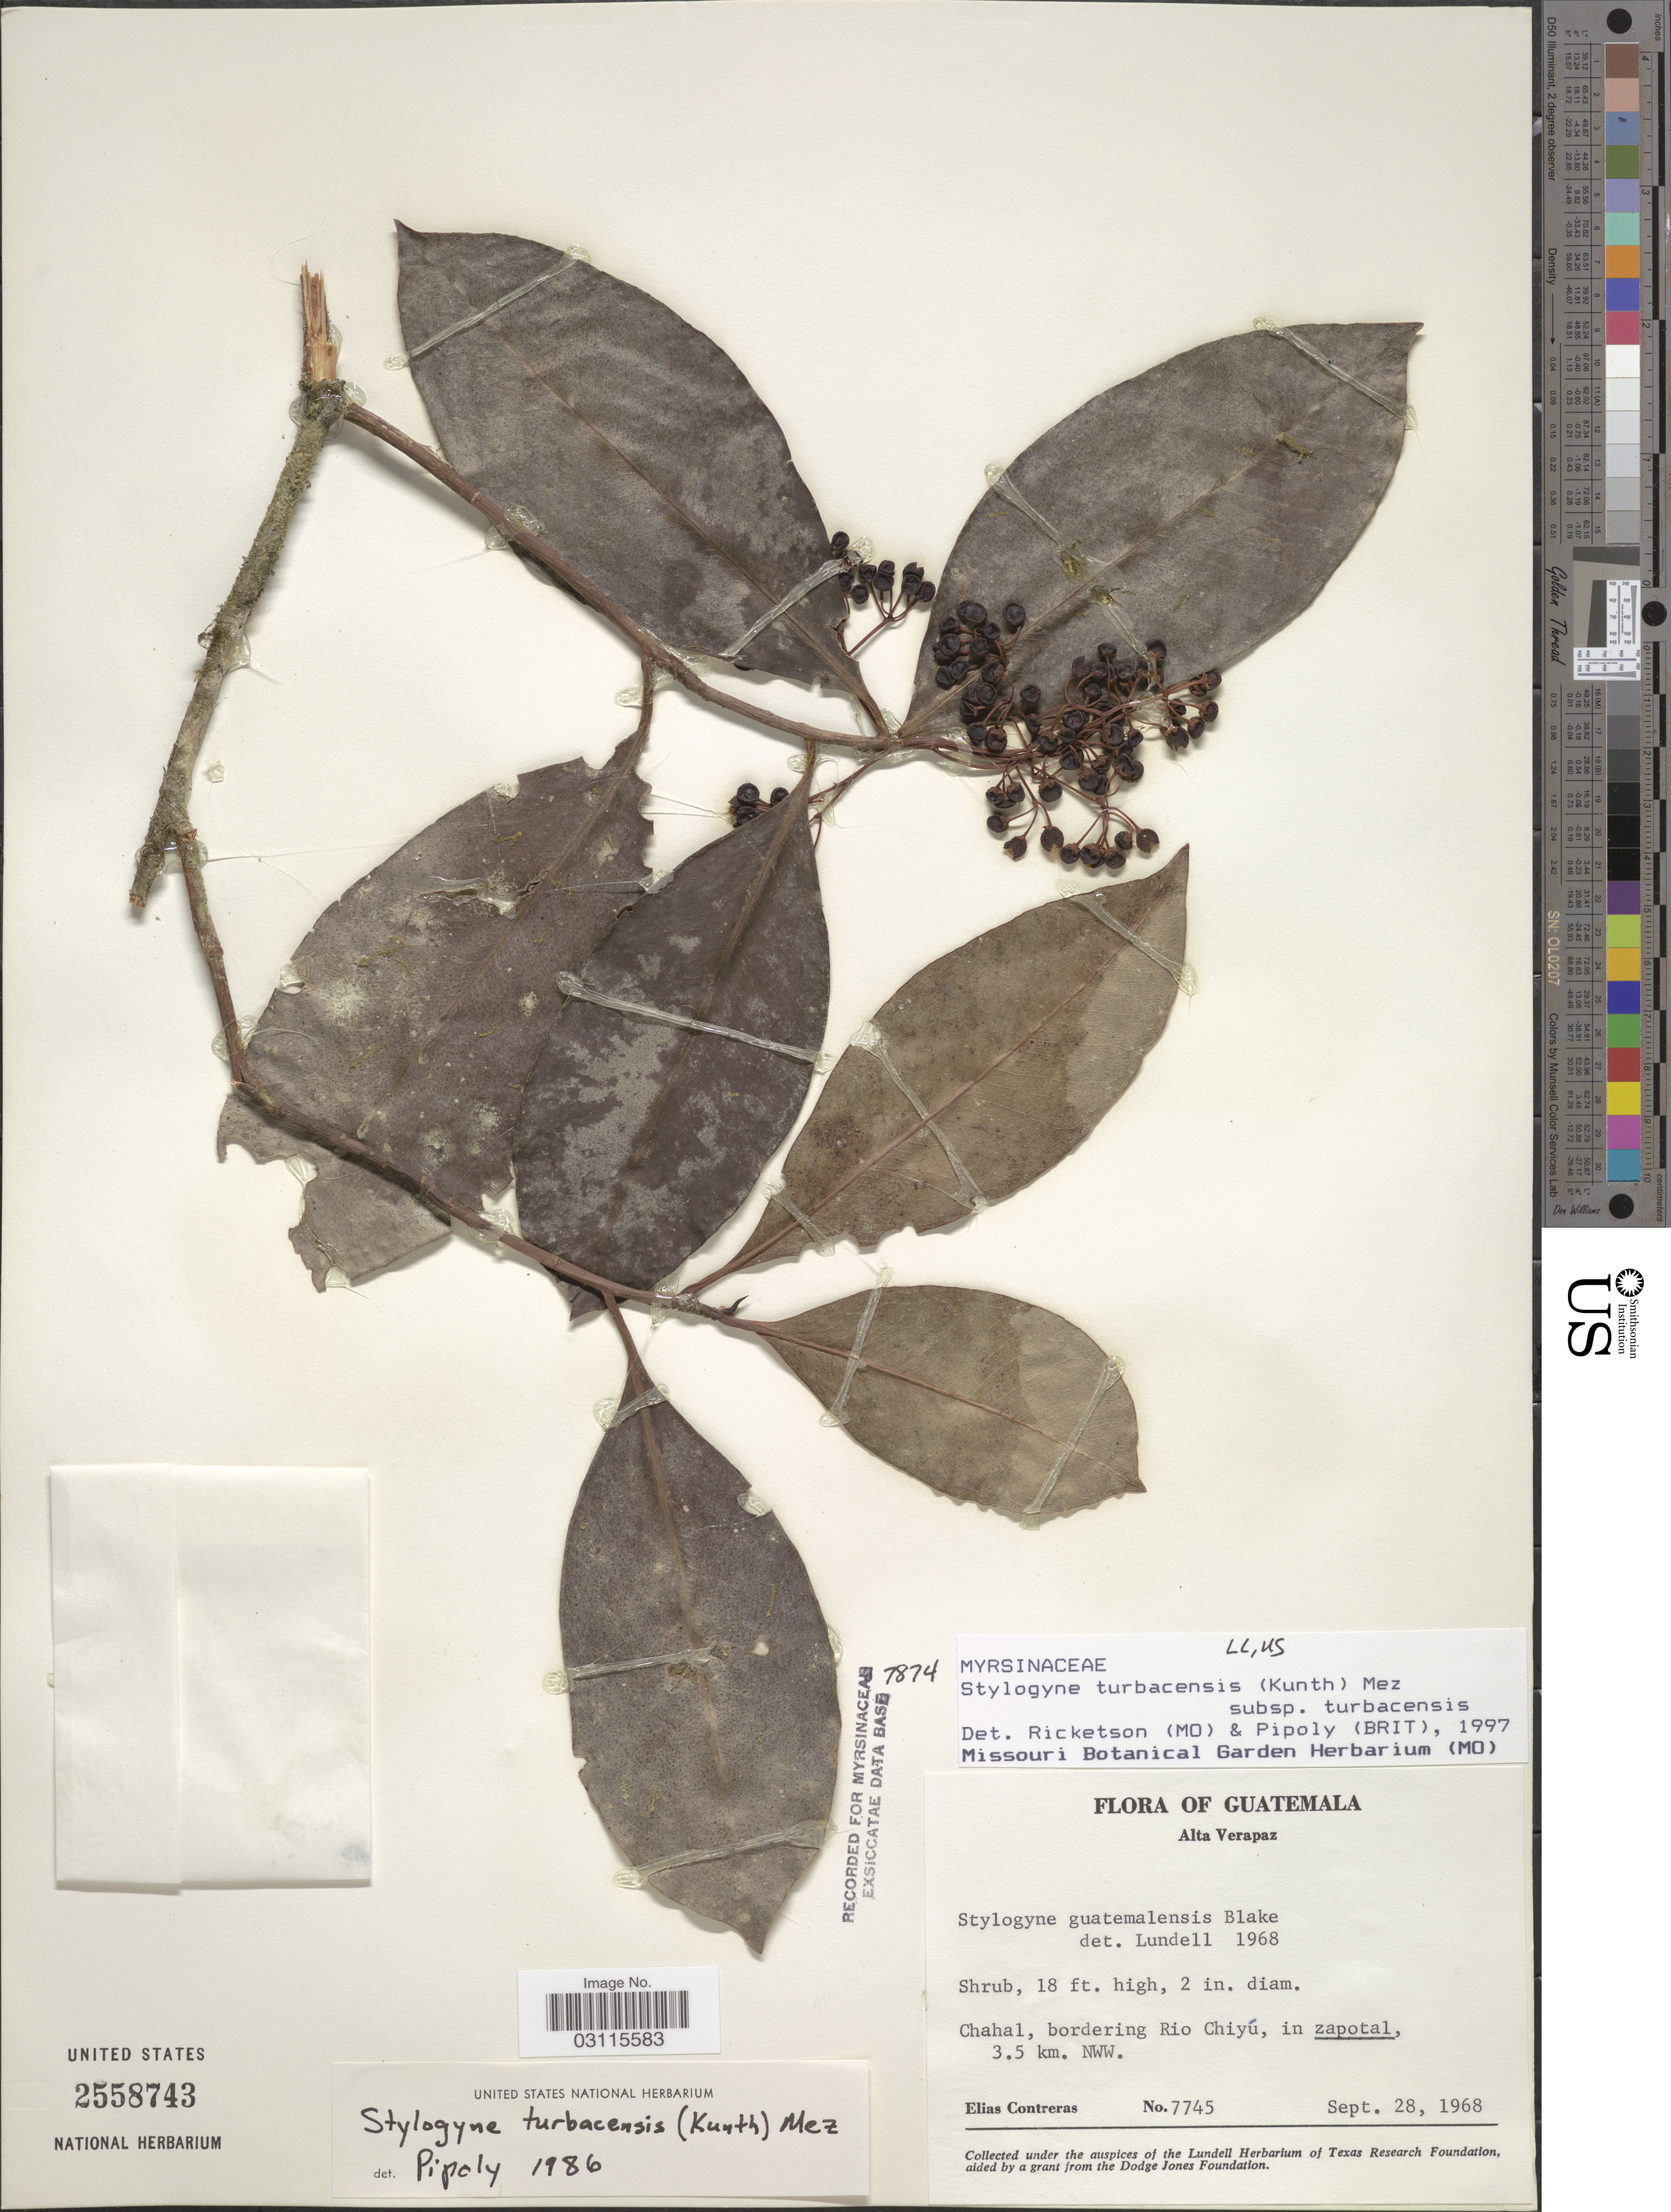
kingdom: Plantae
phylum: Tracheophyta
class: Magnoliopsida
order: Ericales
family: Primulaceae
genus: Stylogyne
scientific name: Stylogyne turbacensis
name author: (Kunth) Mez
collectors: E. Contreras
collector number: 7745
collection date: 1968-09-28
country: Guatemala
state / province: Alta Verapaz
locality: Chahal, bordering Rio Chiyú, in zapotal, 3.5 km. NNW.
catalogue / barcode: US 2558743